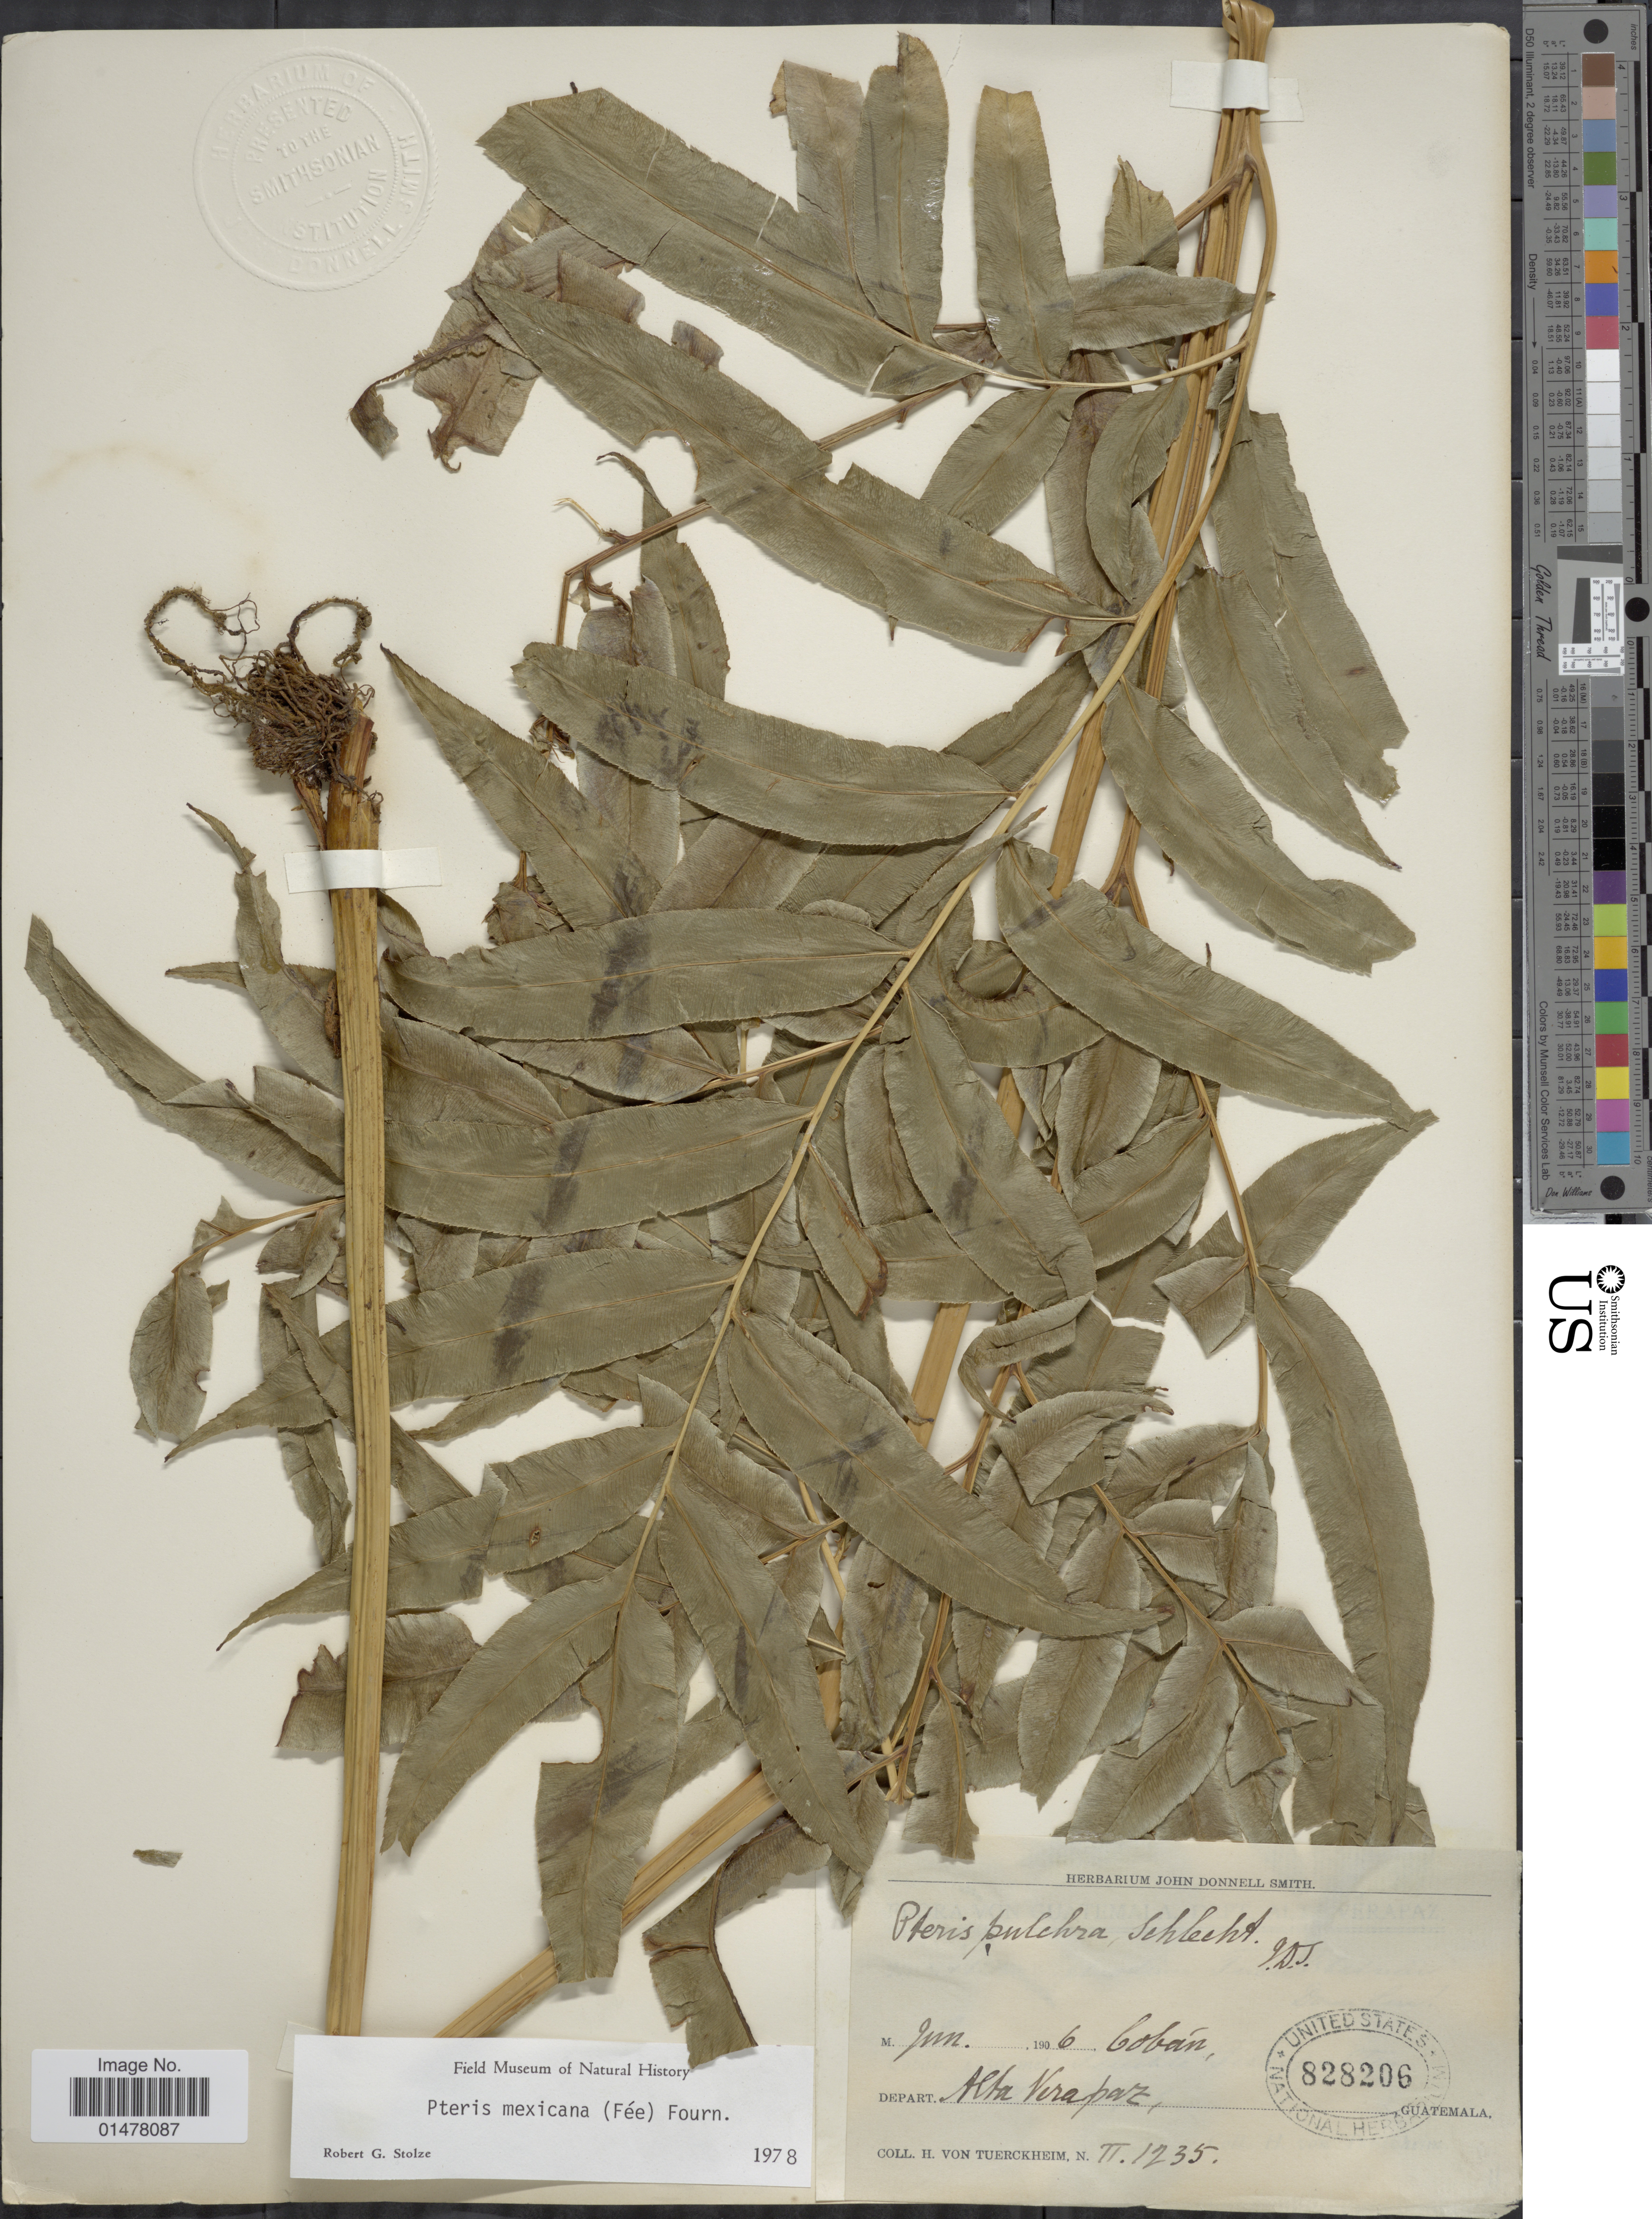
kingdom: Plantae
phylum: Tracheophyta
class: Polypodiopsida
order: Polypodiales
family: Pteridaceae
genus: Pteris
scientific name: Pteris pulchra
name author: Schltdl. & Cham.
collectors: H. von Tuerckheim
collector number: II1235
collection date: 1906-06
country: Guatemala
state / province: Alta Verapaz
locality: Depart. Alta Verapaz, Guatemala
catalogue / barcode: US 828206